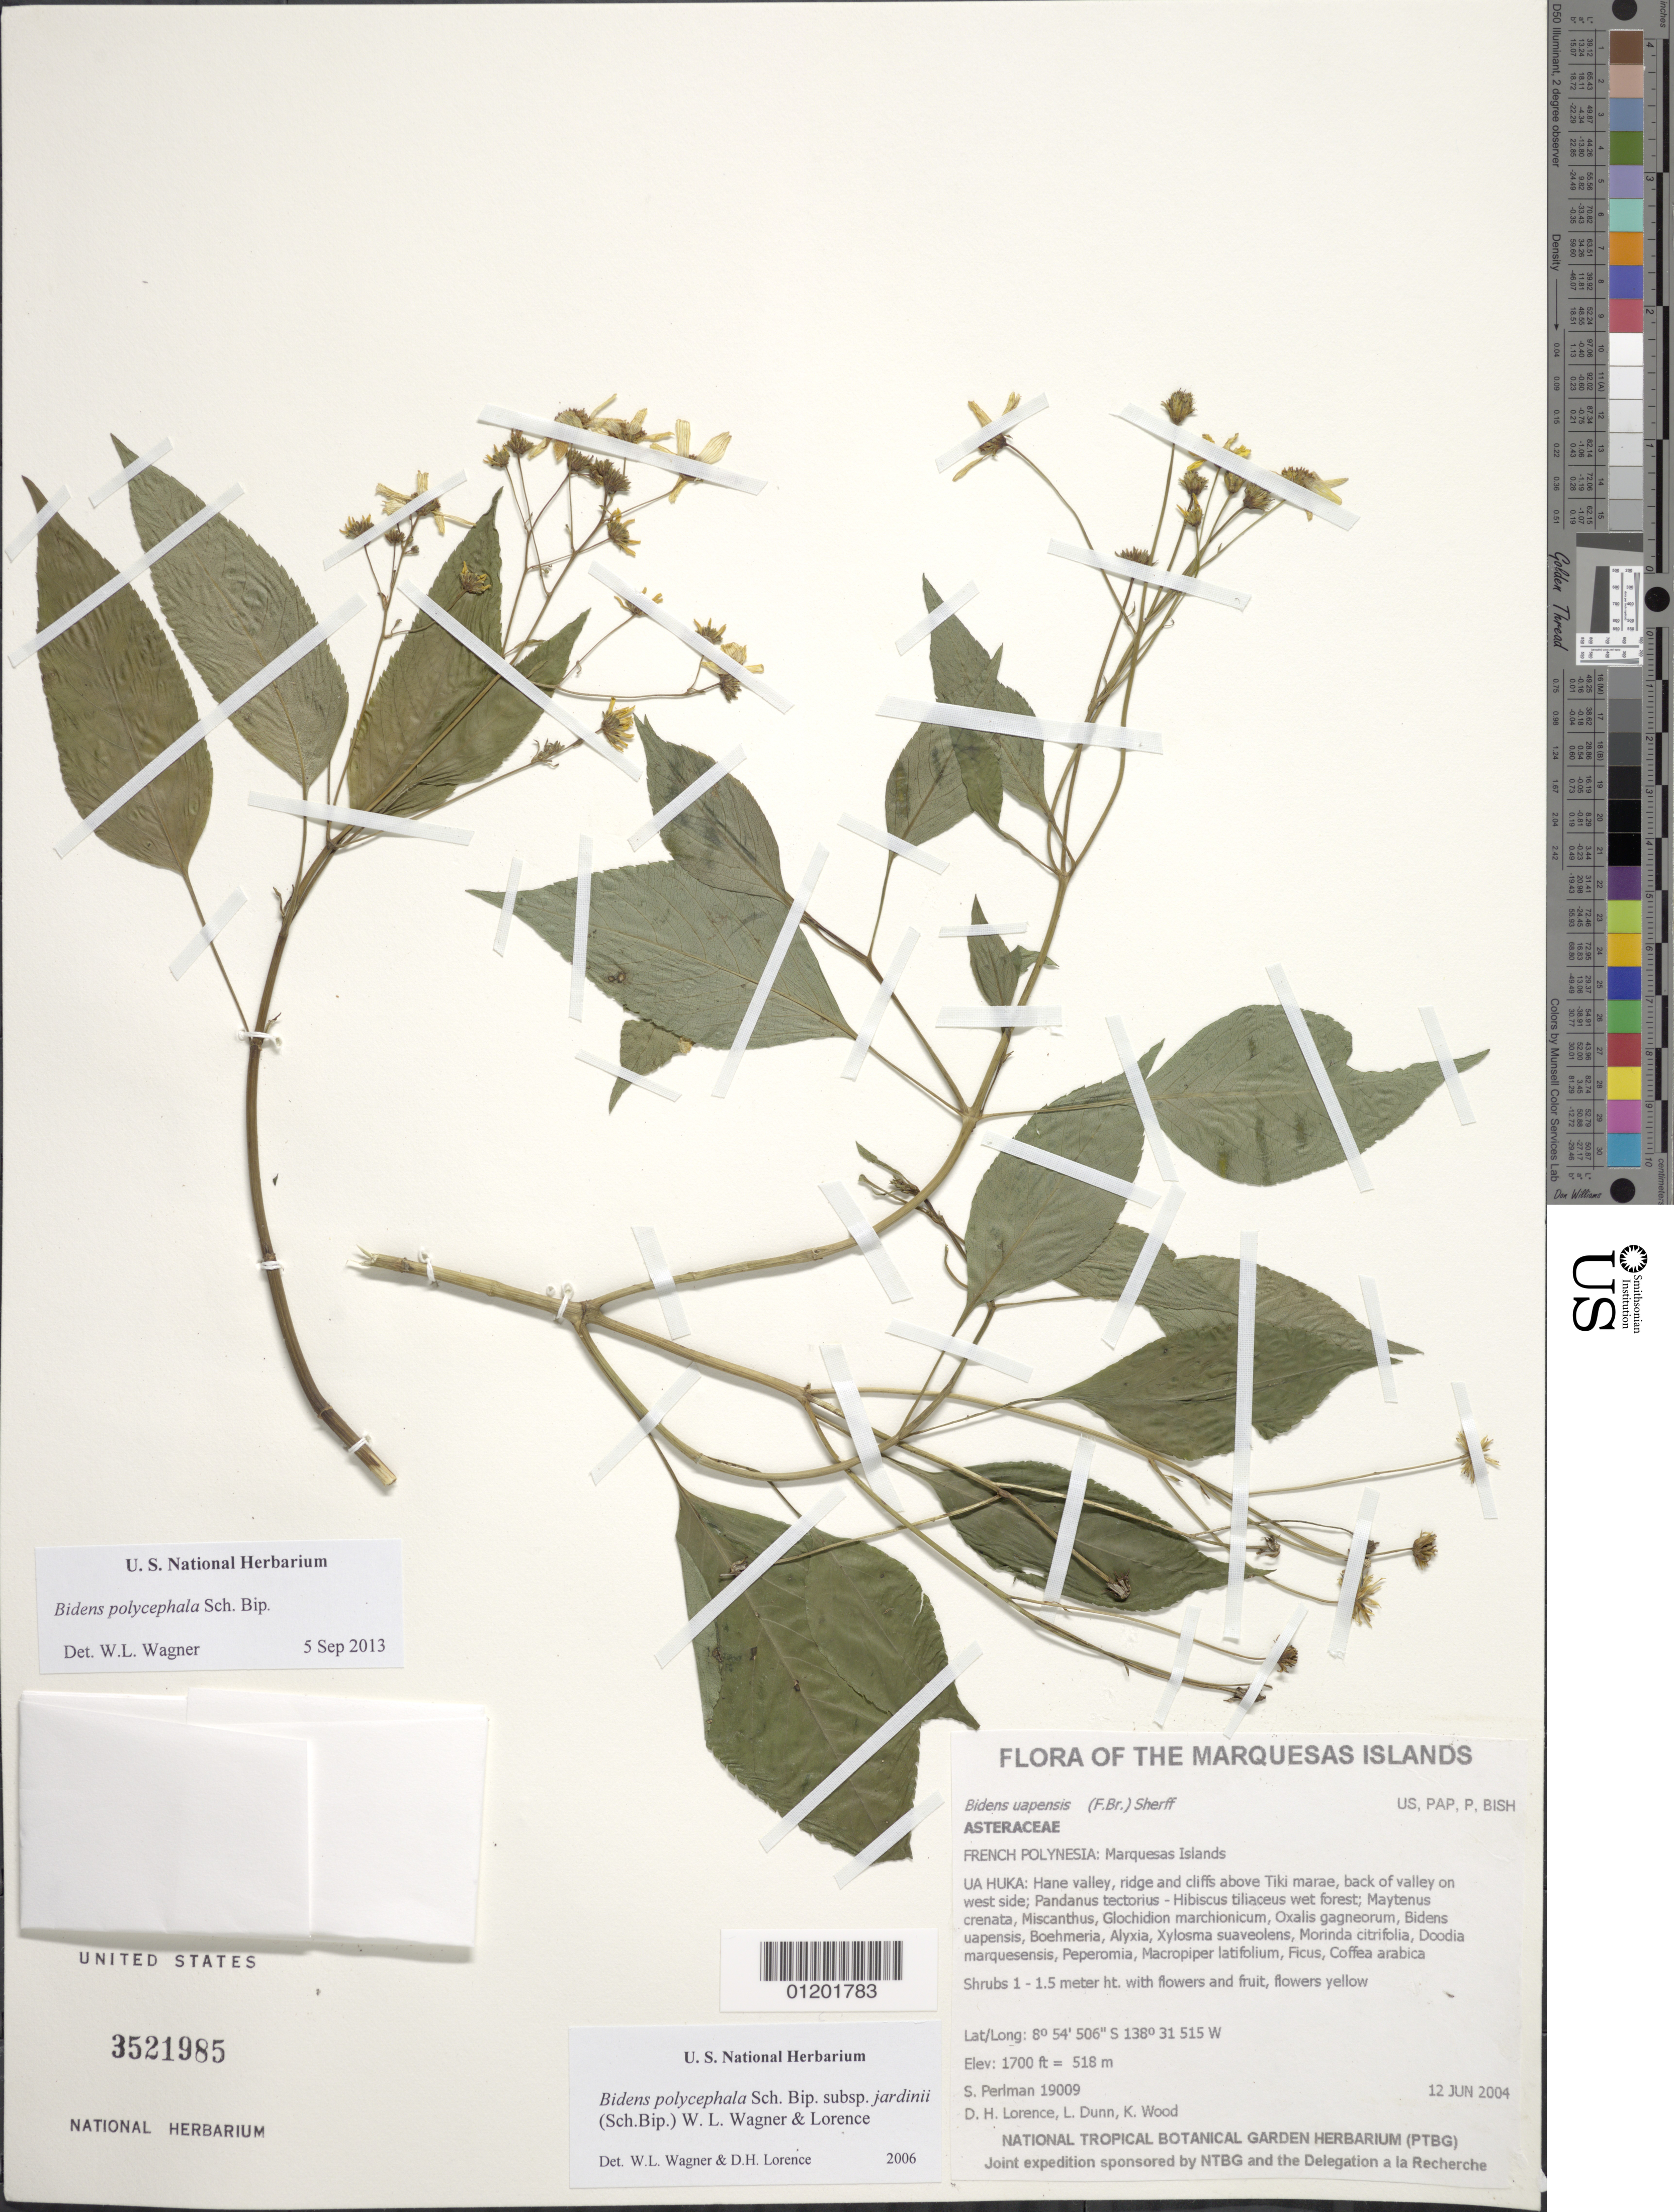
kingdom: Plantae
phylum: Tracheophyta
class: Magnoliopsida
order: Asterales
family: Asteraceae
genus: Bidens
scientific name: Bidens polycephala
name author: Sch. Bip.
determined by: Wagner, W. L., (BOT), Smithsonian Institution - National Museum of Natural History (UNITED STATES)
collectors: S. P. Perlman, D. Lorence, L. Dunn & K. R. Wood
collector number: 19009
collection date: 2004-06-12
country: French Polynesia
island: Ua Huka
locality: Hane valley, ridge and cliffs above Tiki marae, back of valley on west side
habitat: Pandanus tectorius - Hibiscus tiliaceus wet forest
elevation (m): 518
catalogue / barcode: US 3521985